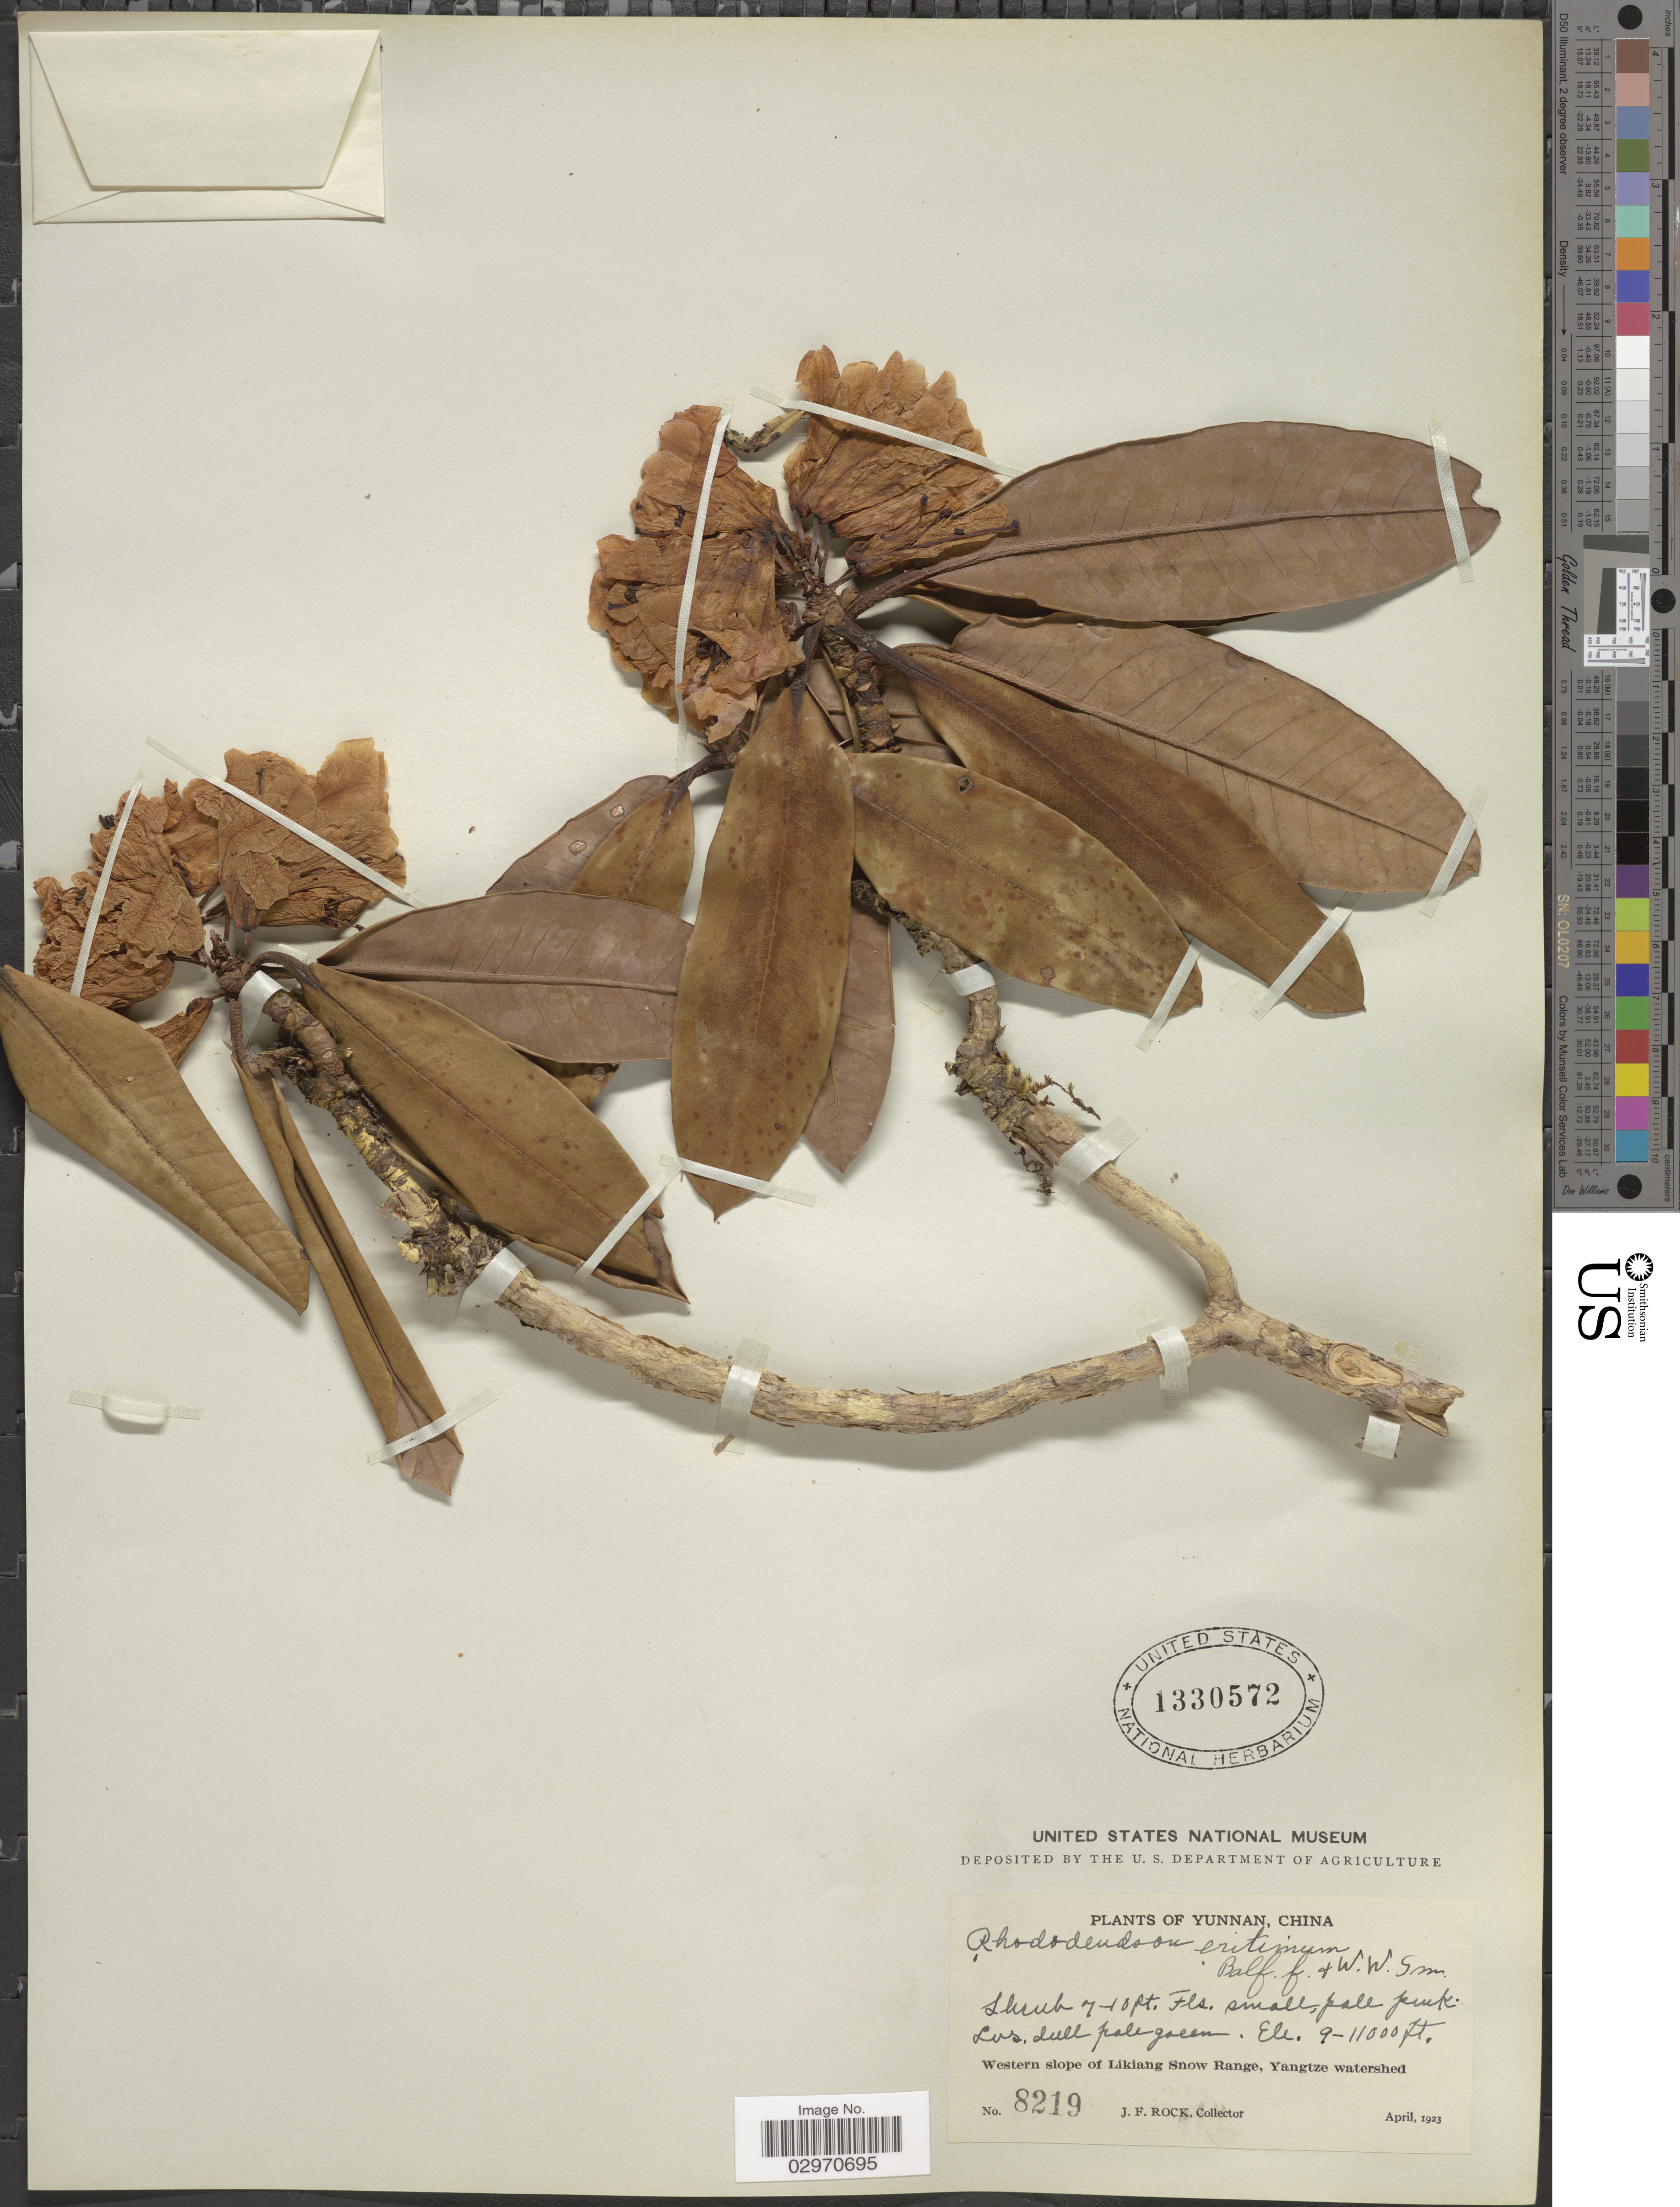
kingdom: Plantae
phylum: Tracheophyta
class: Magnoliopsida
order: Ericales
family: Ericaceae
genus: Rhododendron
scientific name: Rhododendron eritimum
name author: Balf. f. & W.W. Sm.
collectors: J. Rock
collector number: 8219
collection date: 1923-04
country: China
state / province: Yunnan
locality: Western slope of Likiang Snow Range, Yangtze watershed.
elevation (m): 2743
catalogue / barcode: US 1330572